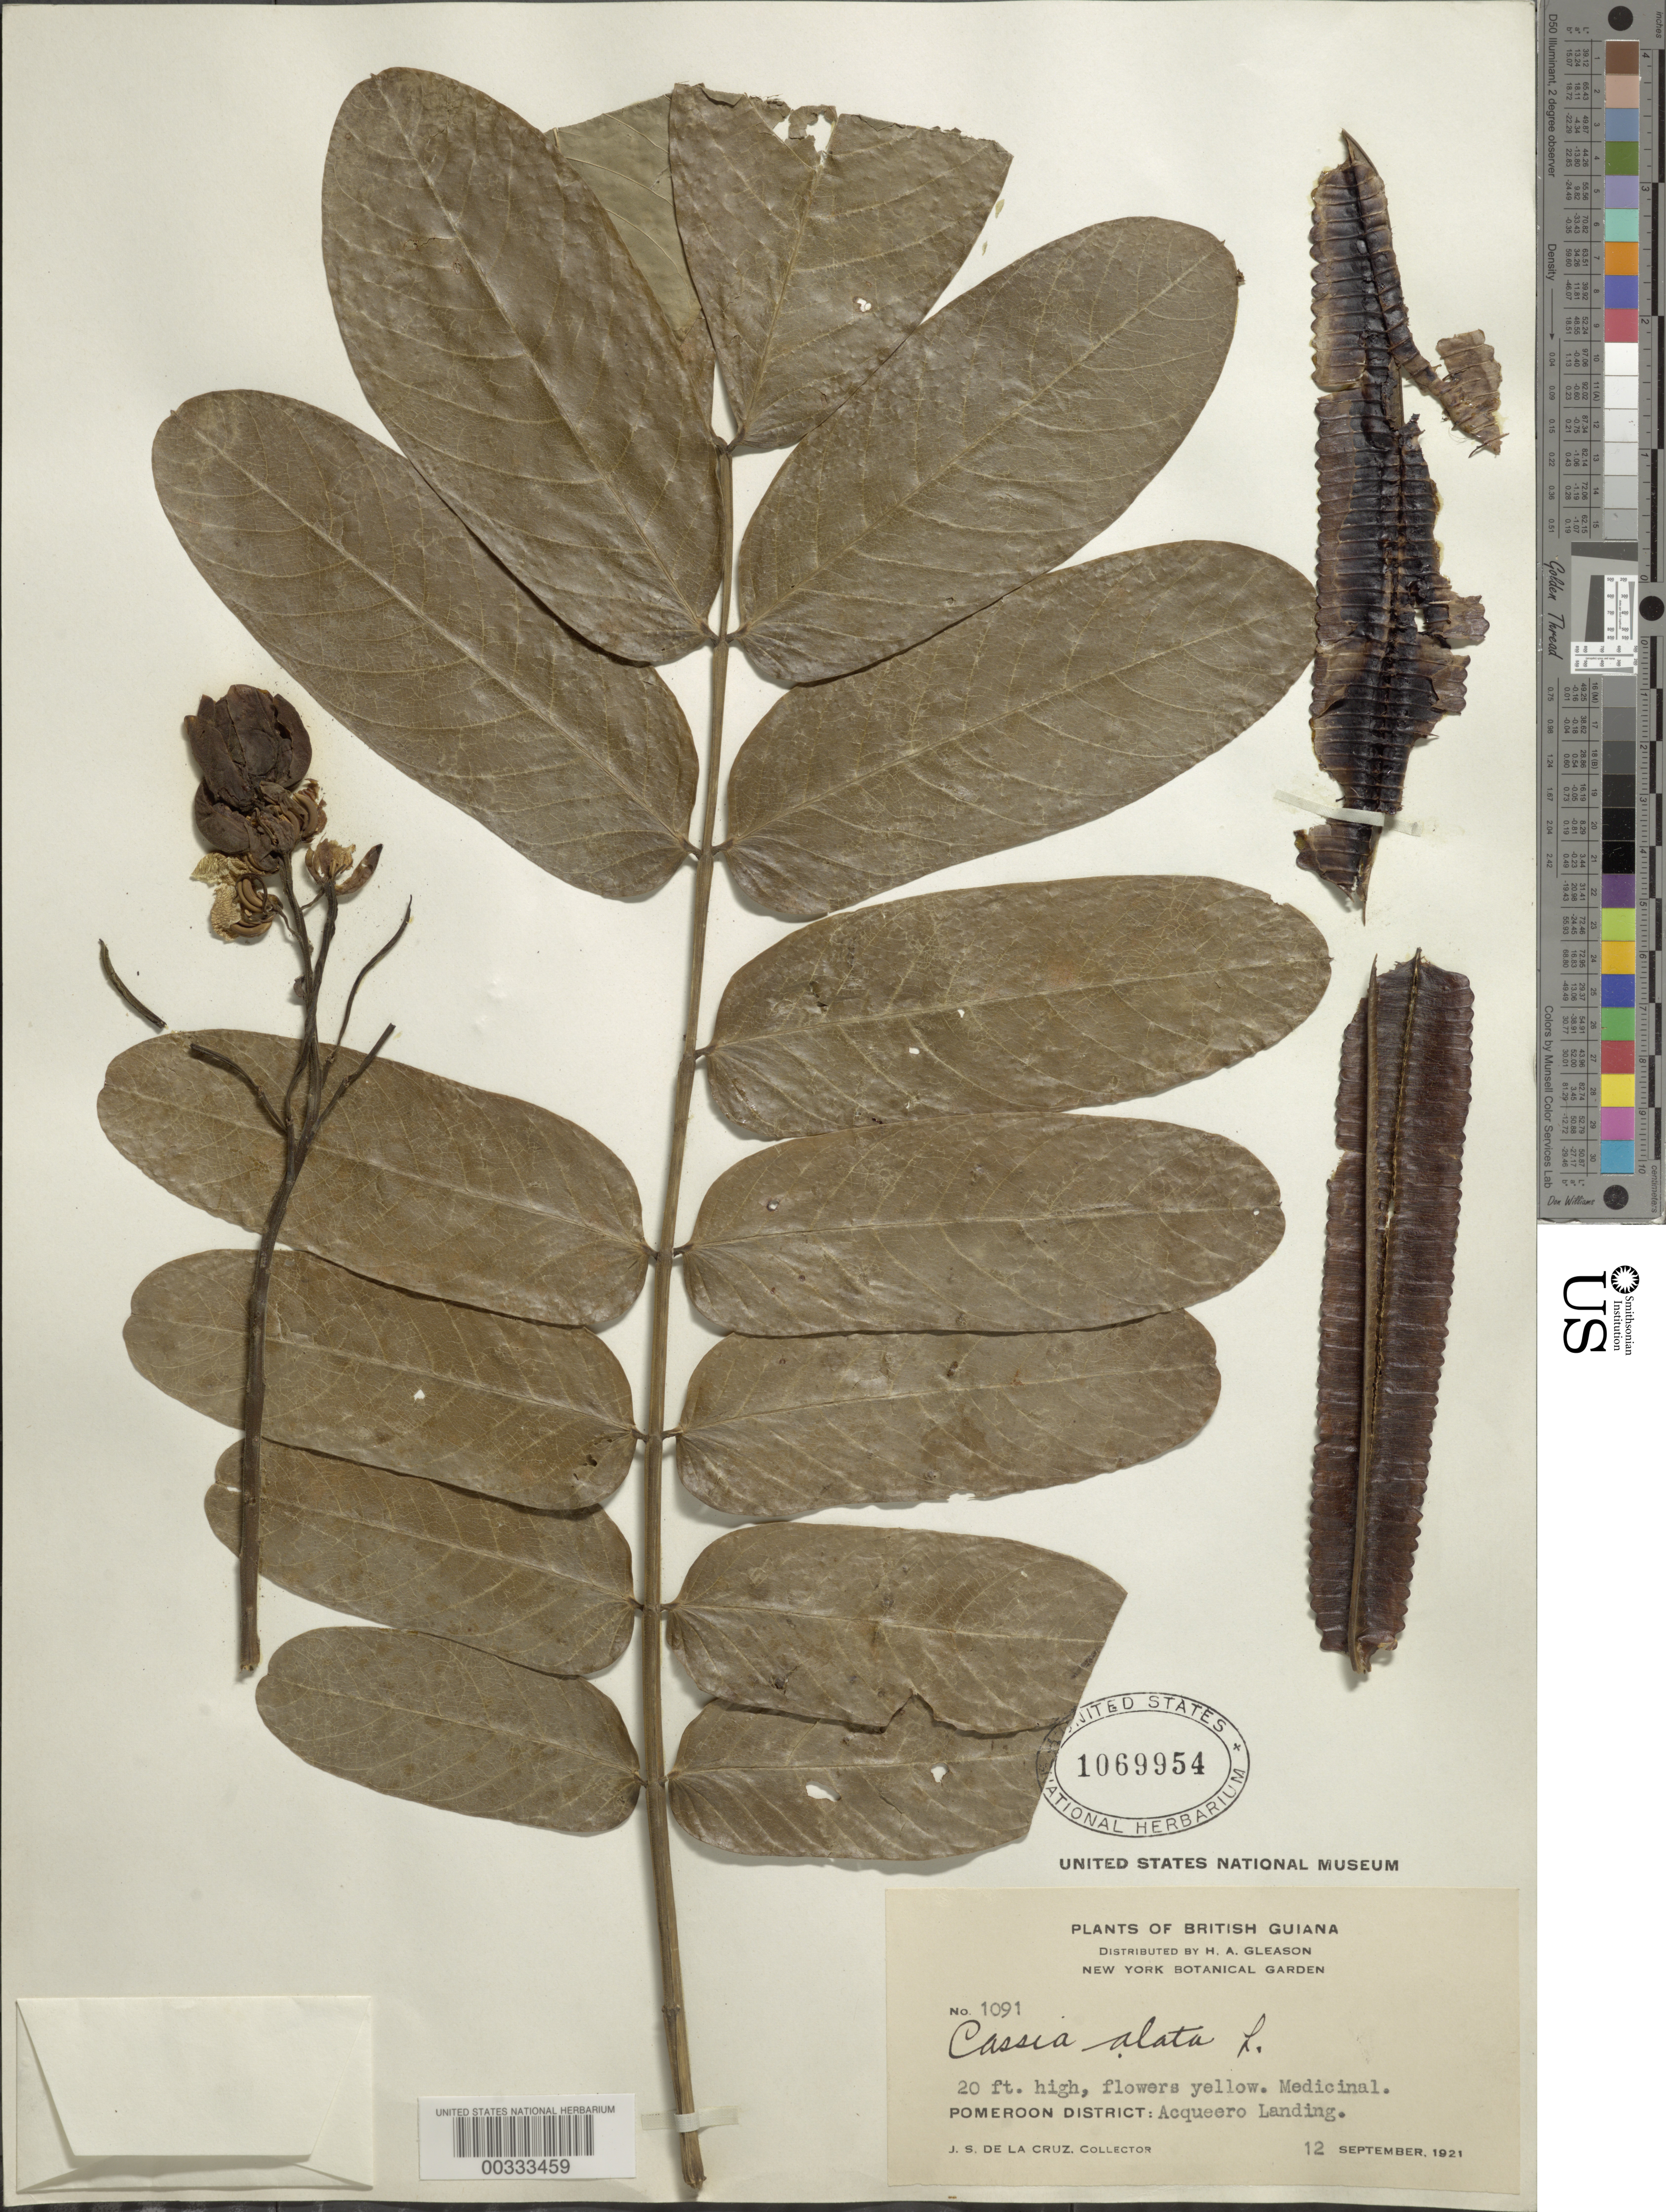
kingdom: Plantae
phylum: Tracheophyta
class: Magnoliopsida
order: Fabales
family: Fabaceae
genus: Senna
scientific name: Senna alata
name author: (L.) Roxb.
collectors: J. S. de la Cruz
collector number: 1091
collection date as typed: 12 Sep 1921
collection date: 1921-09-12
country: Guyana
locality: Acqueero landing, pomeroon dist.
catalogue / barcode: US 1069954